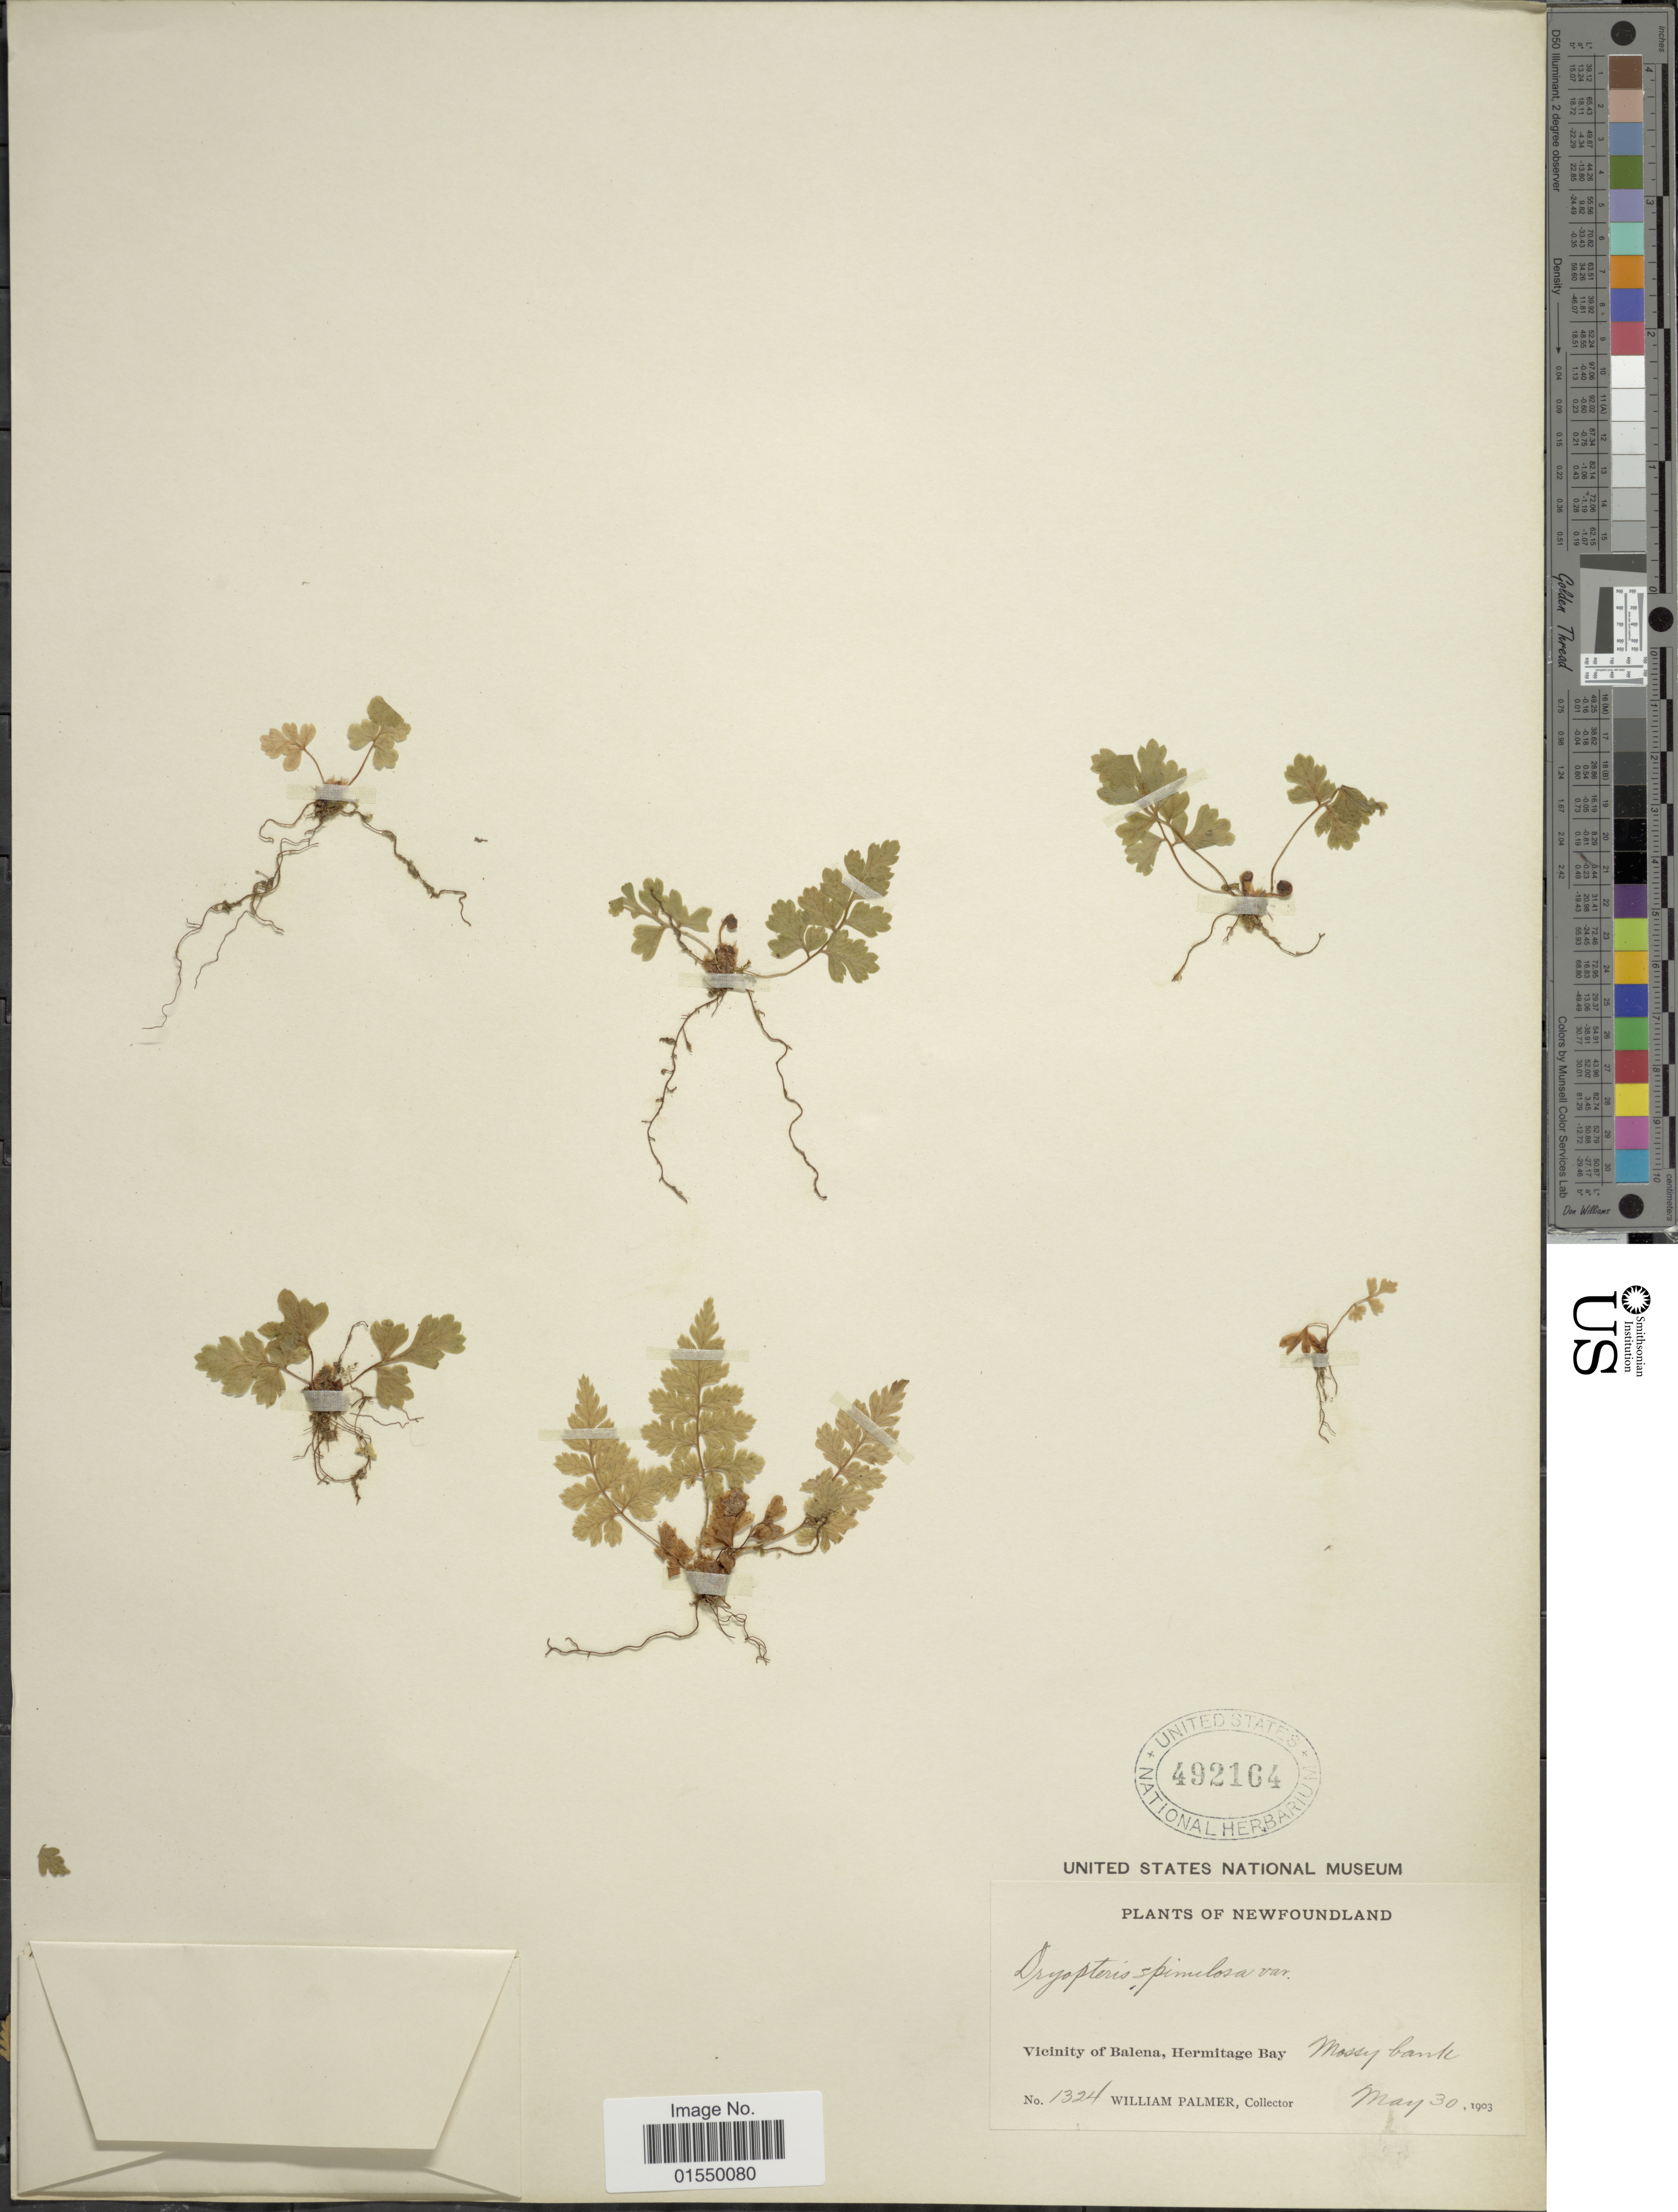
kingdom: Plantae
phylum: Tracheophyta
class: Polypodiopsida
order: Polypodiales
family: Dryopteridaceae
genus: Dryopteris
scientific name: Dryopteris carthusiana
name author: (Villars) H.P. Fuchs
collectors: W. Palmer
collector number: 1324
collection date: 1903-05-30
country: Canada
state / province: Newfoundland and Labrador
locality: Vicinity of Balena, Hermitage Bay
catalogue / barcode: US 492164